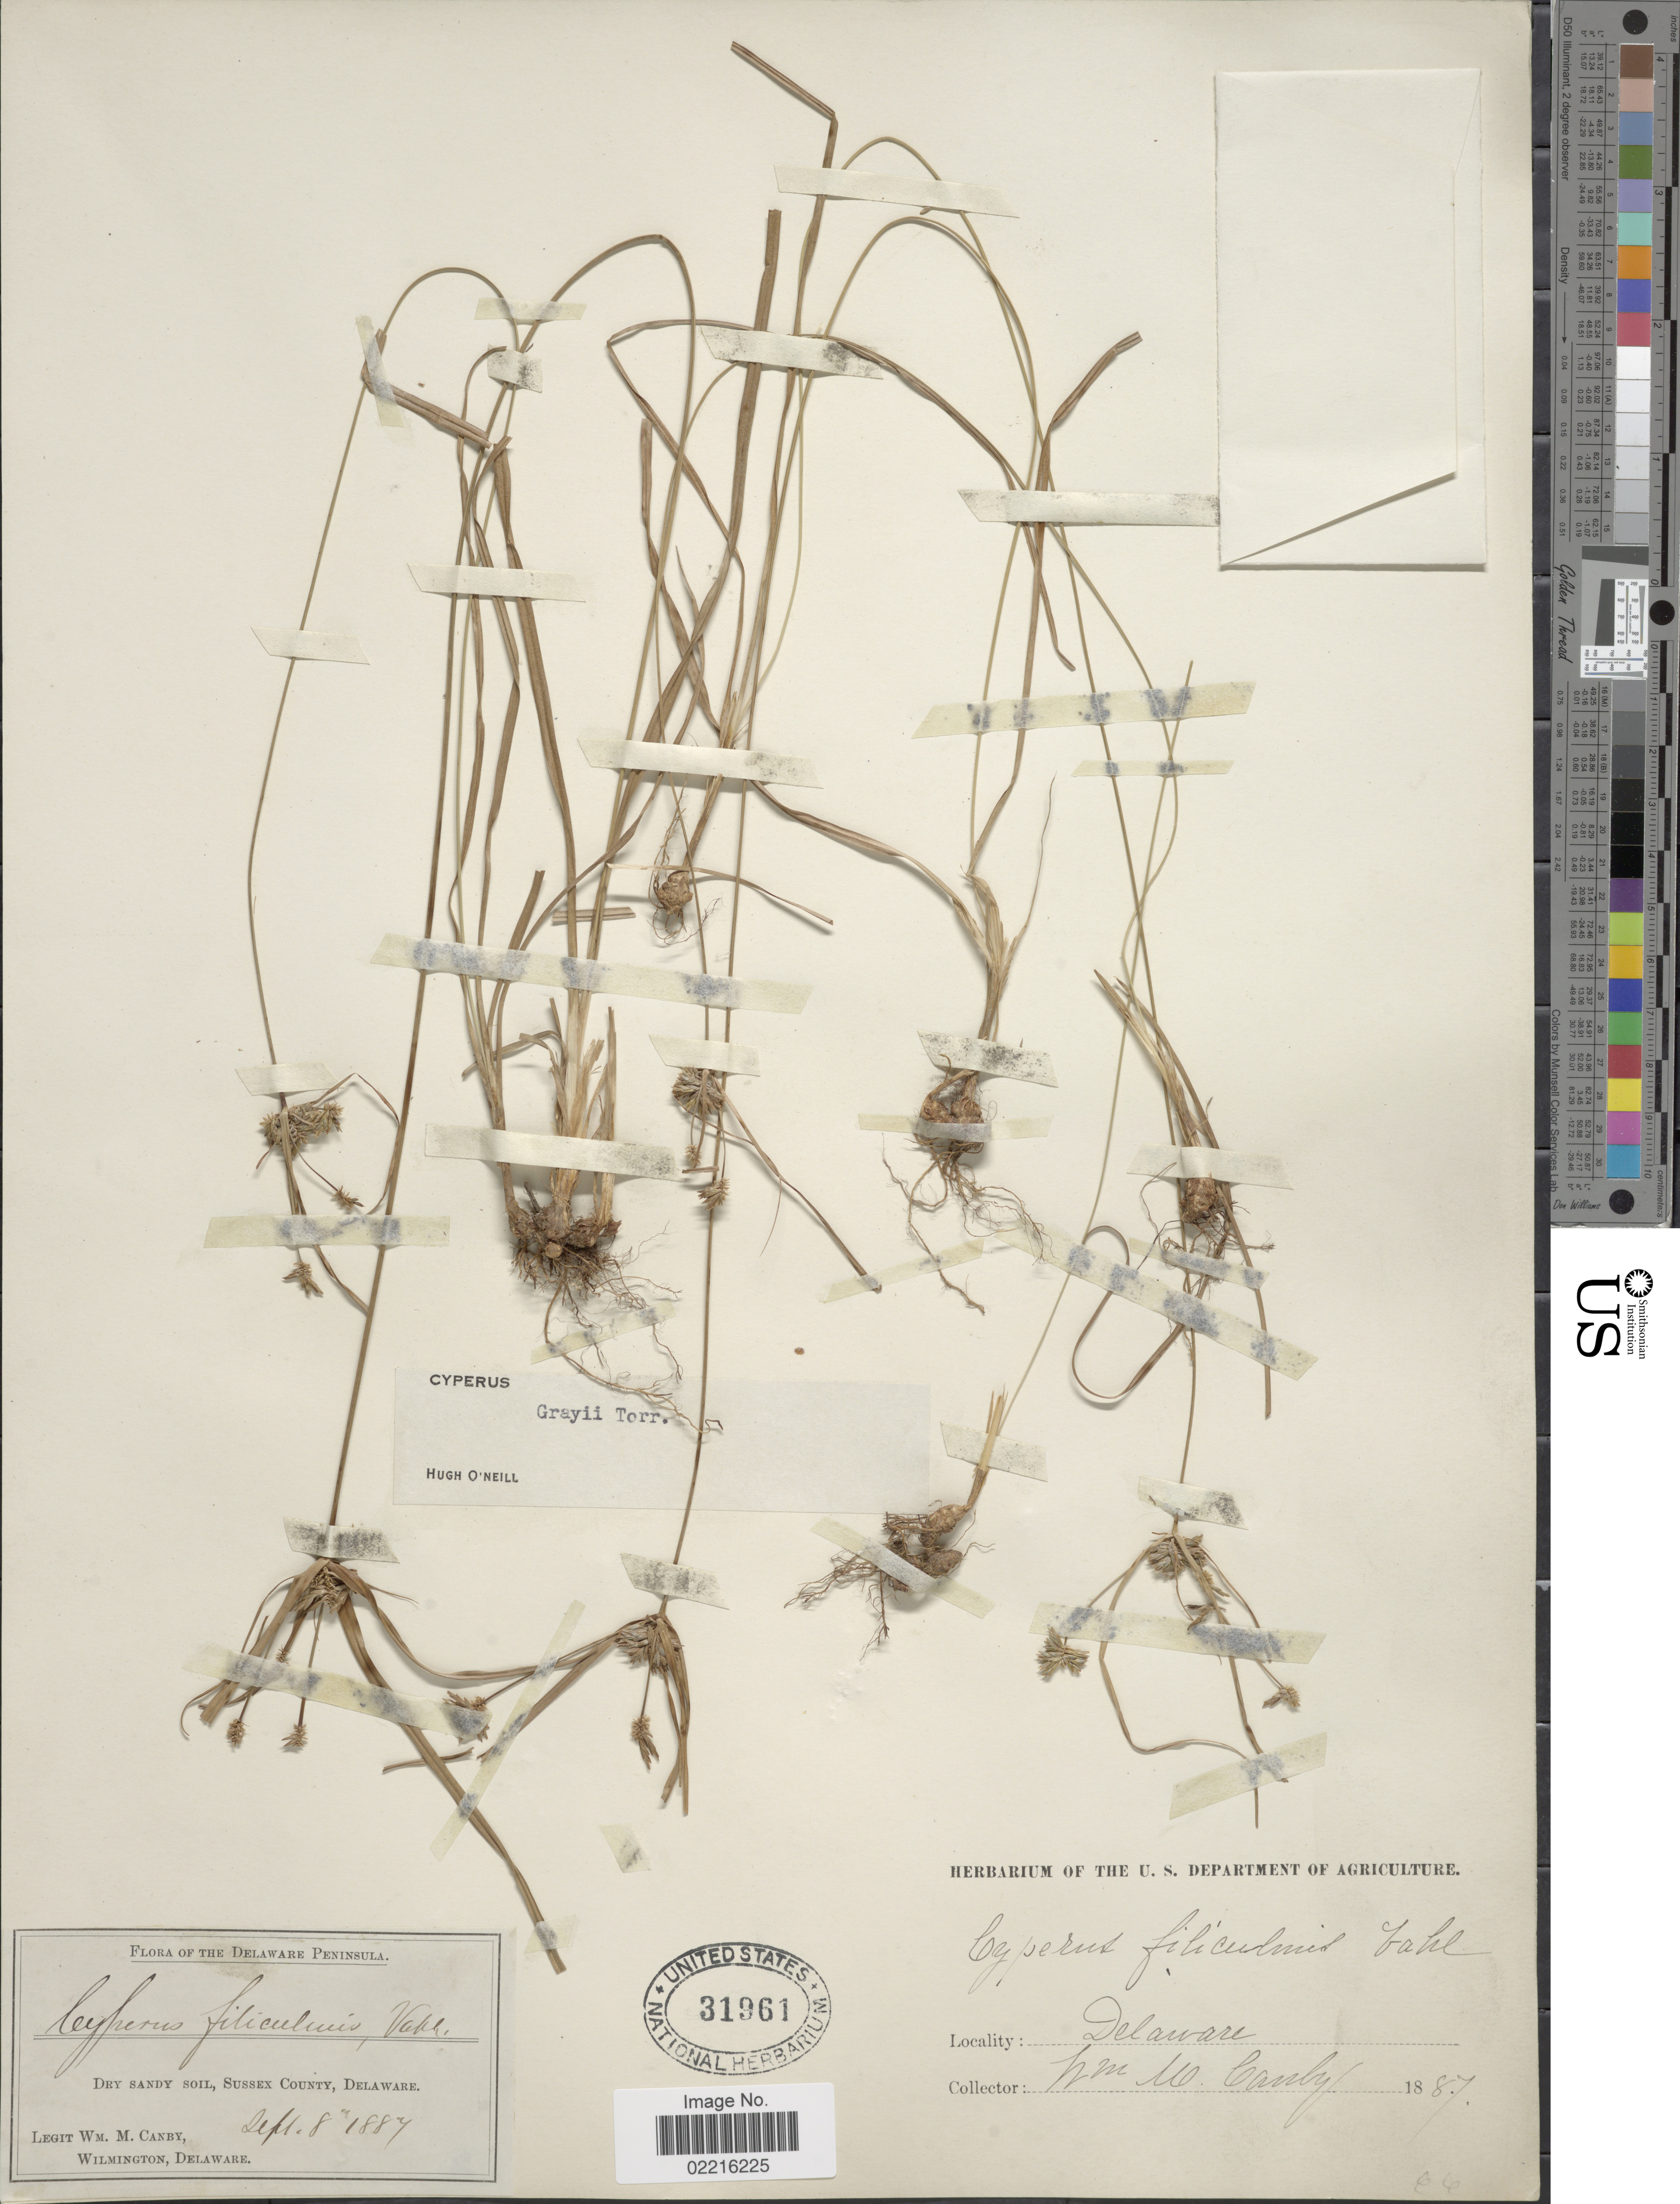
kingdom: Plantae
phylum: Tracheophyta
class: Liliopsida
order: Poales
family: Cyperaceae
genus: Cyperus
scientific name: Cyperus grayi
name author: Torr.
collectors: W. M. Canby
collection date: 1887-09-08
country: United States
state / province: Delaware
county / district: Sussex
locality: Delaware Peninsula, Sussex County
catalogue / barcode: US 31961